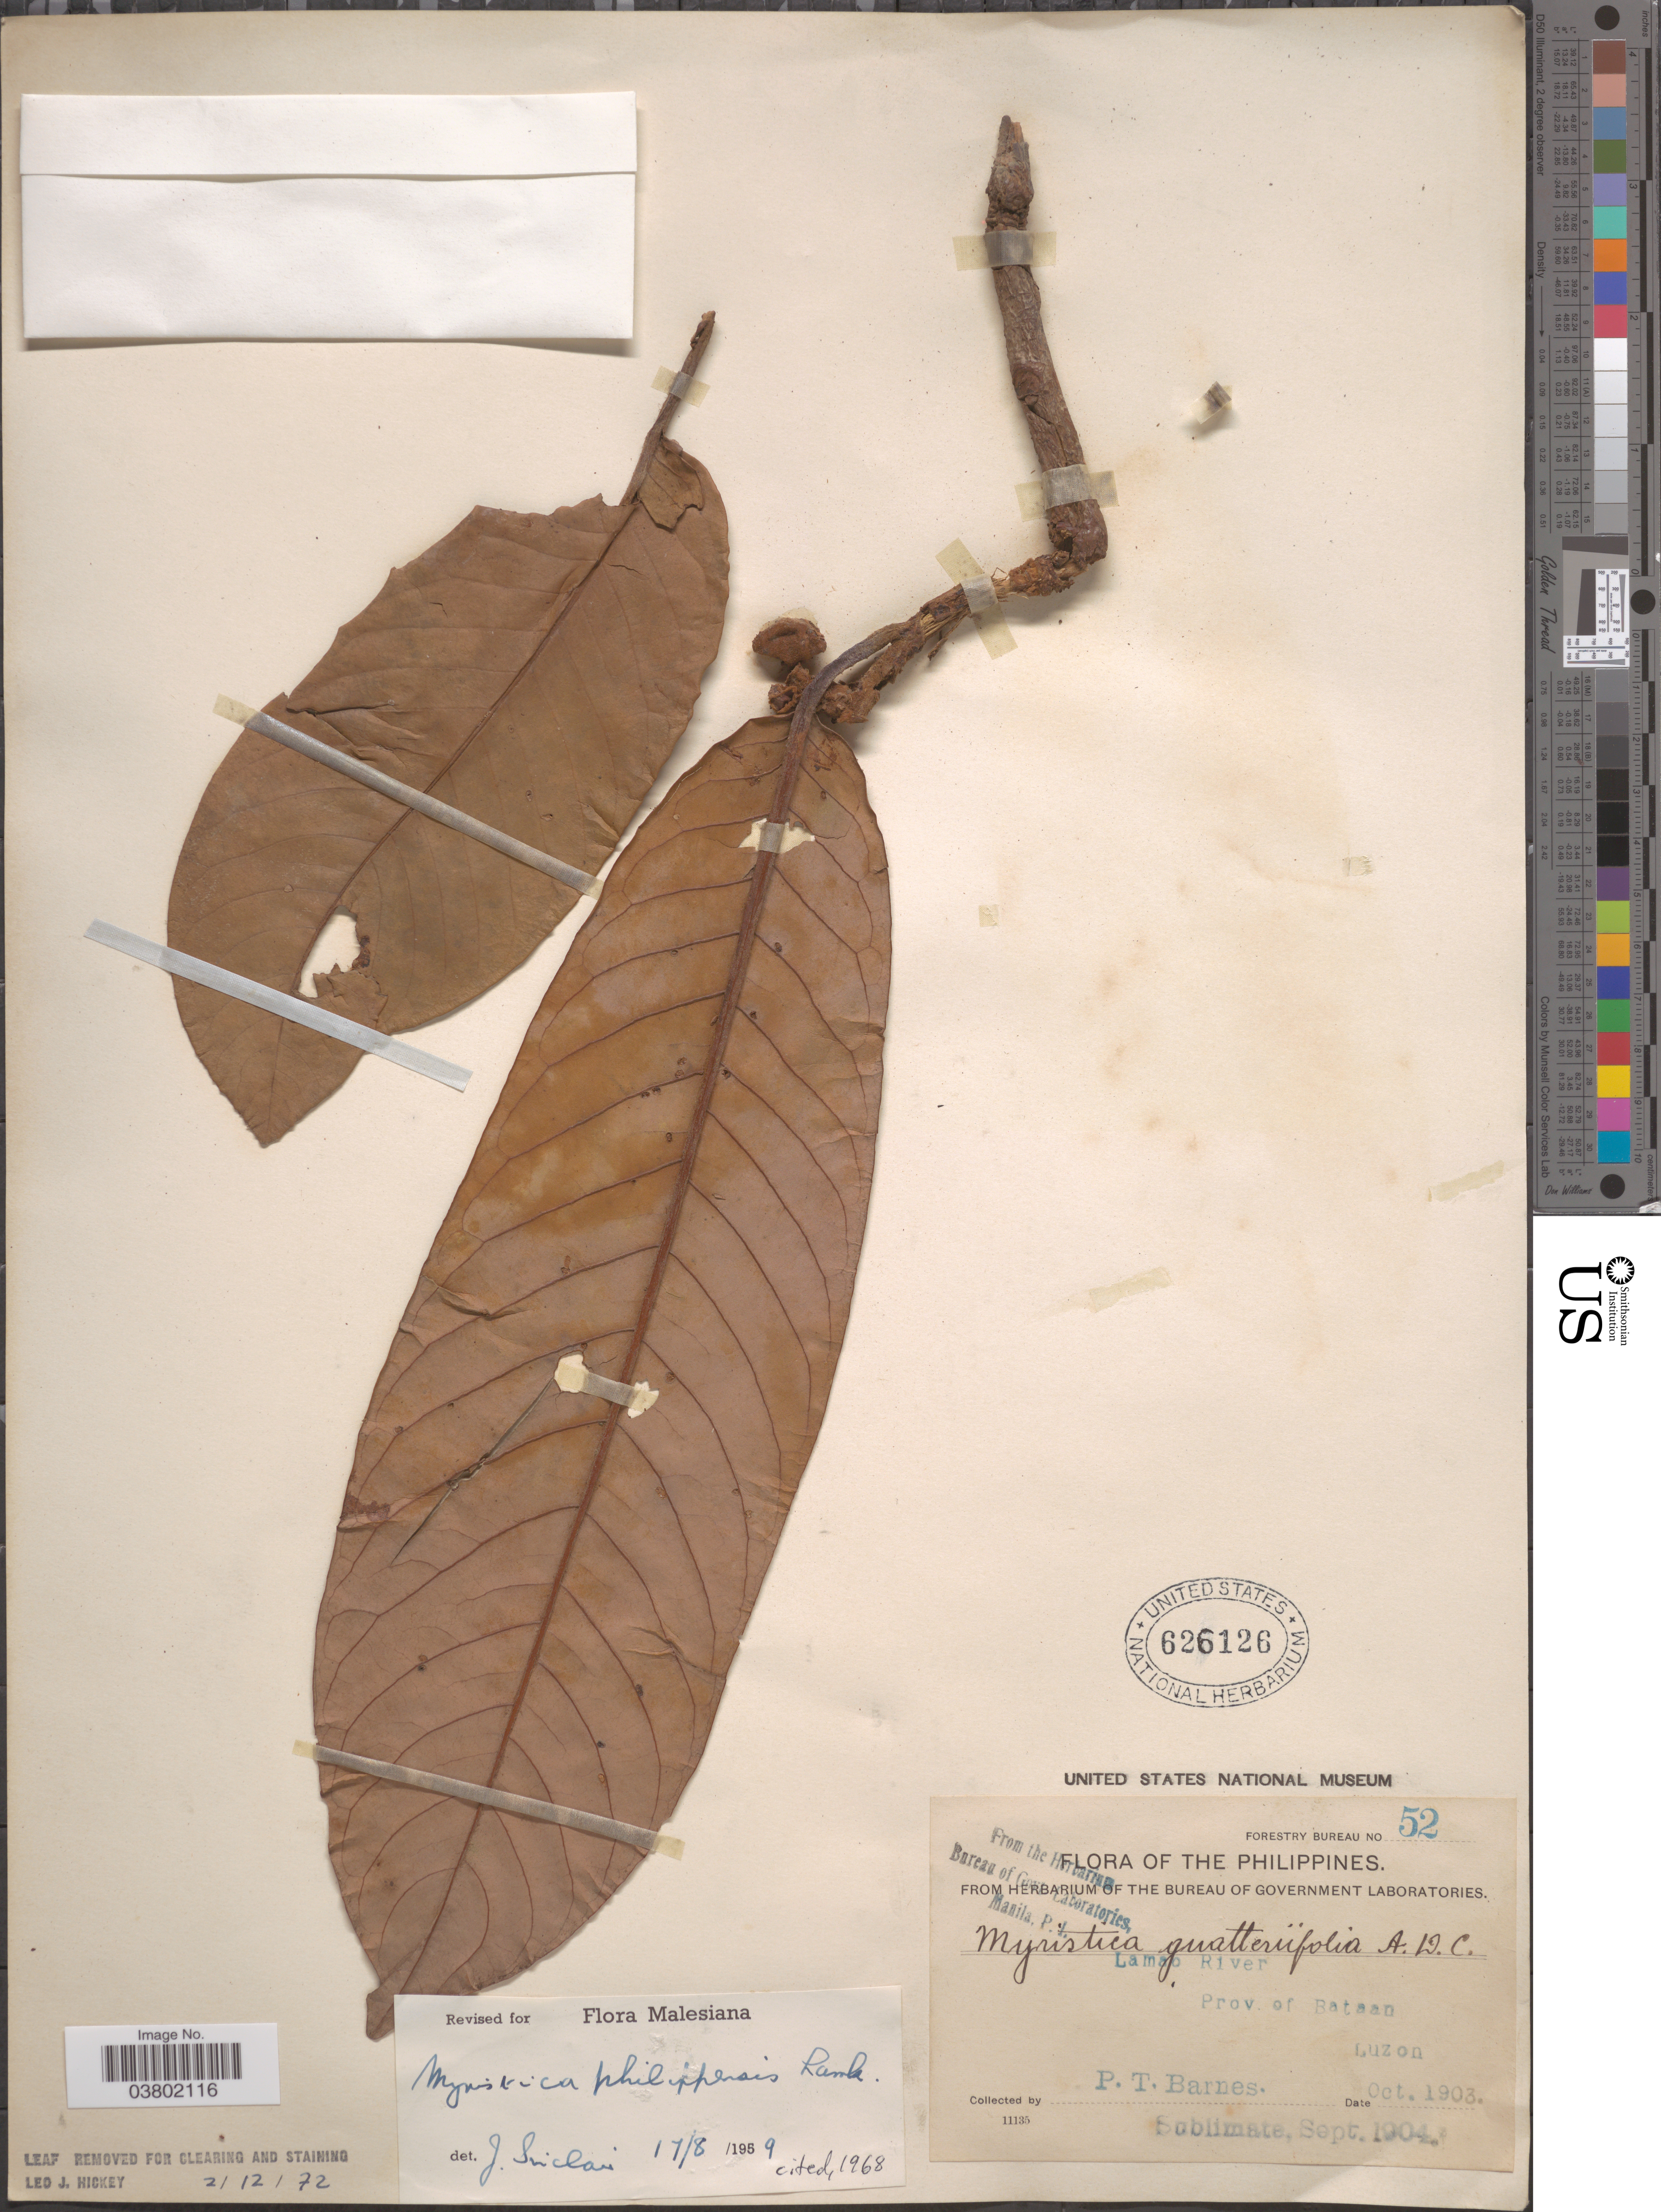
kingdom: Plantae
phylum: Tracheophyta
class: Magnoliopsida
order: Magnoliales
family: Myristicaceae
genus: Myristica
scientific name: Myristica philippensis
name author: Lam.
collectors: P. Barnes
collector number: Forestry Bureau 52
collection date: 1903-10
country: Philippines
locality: Lamao River, Prov. of Bataan, Luzon.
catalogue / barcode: US 626126